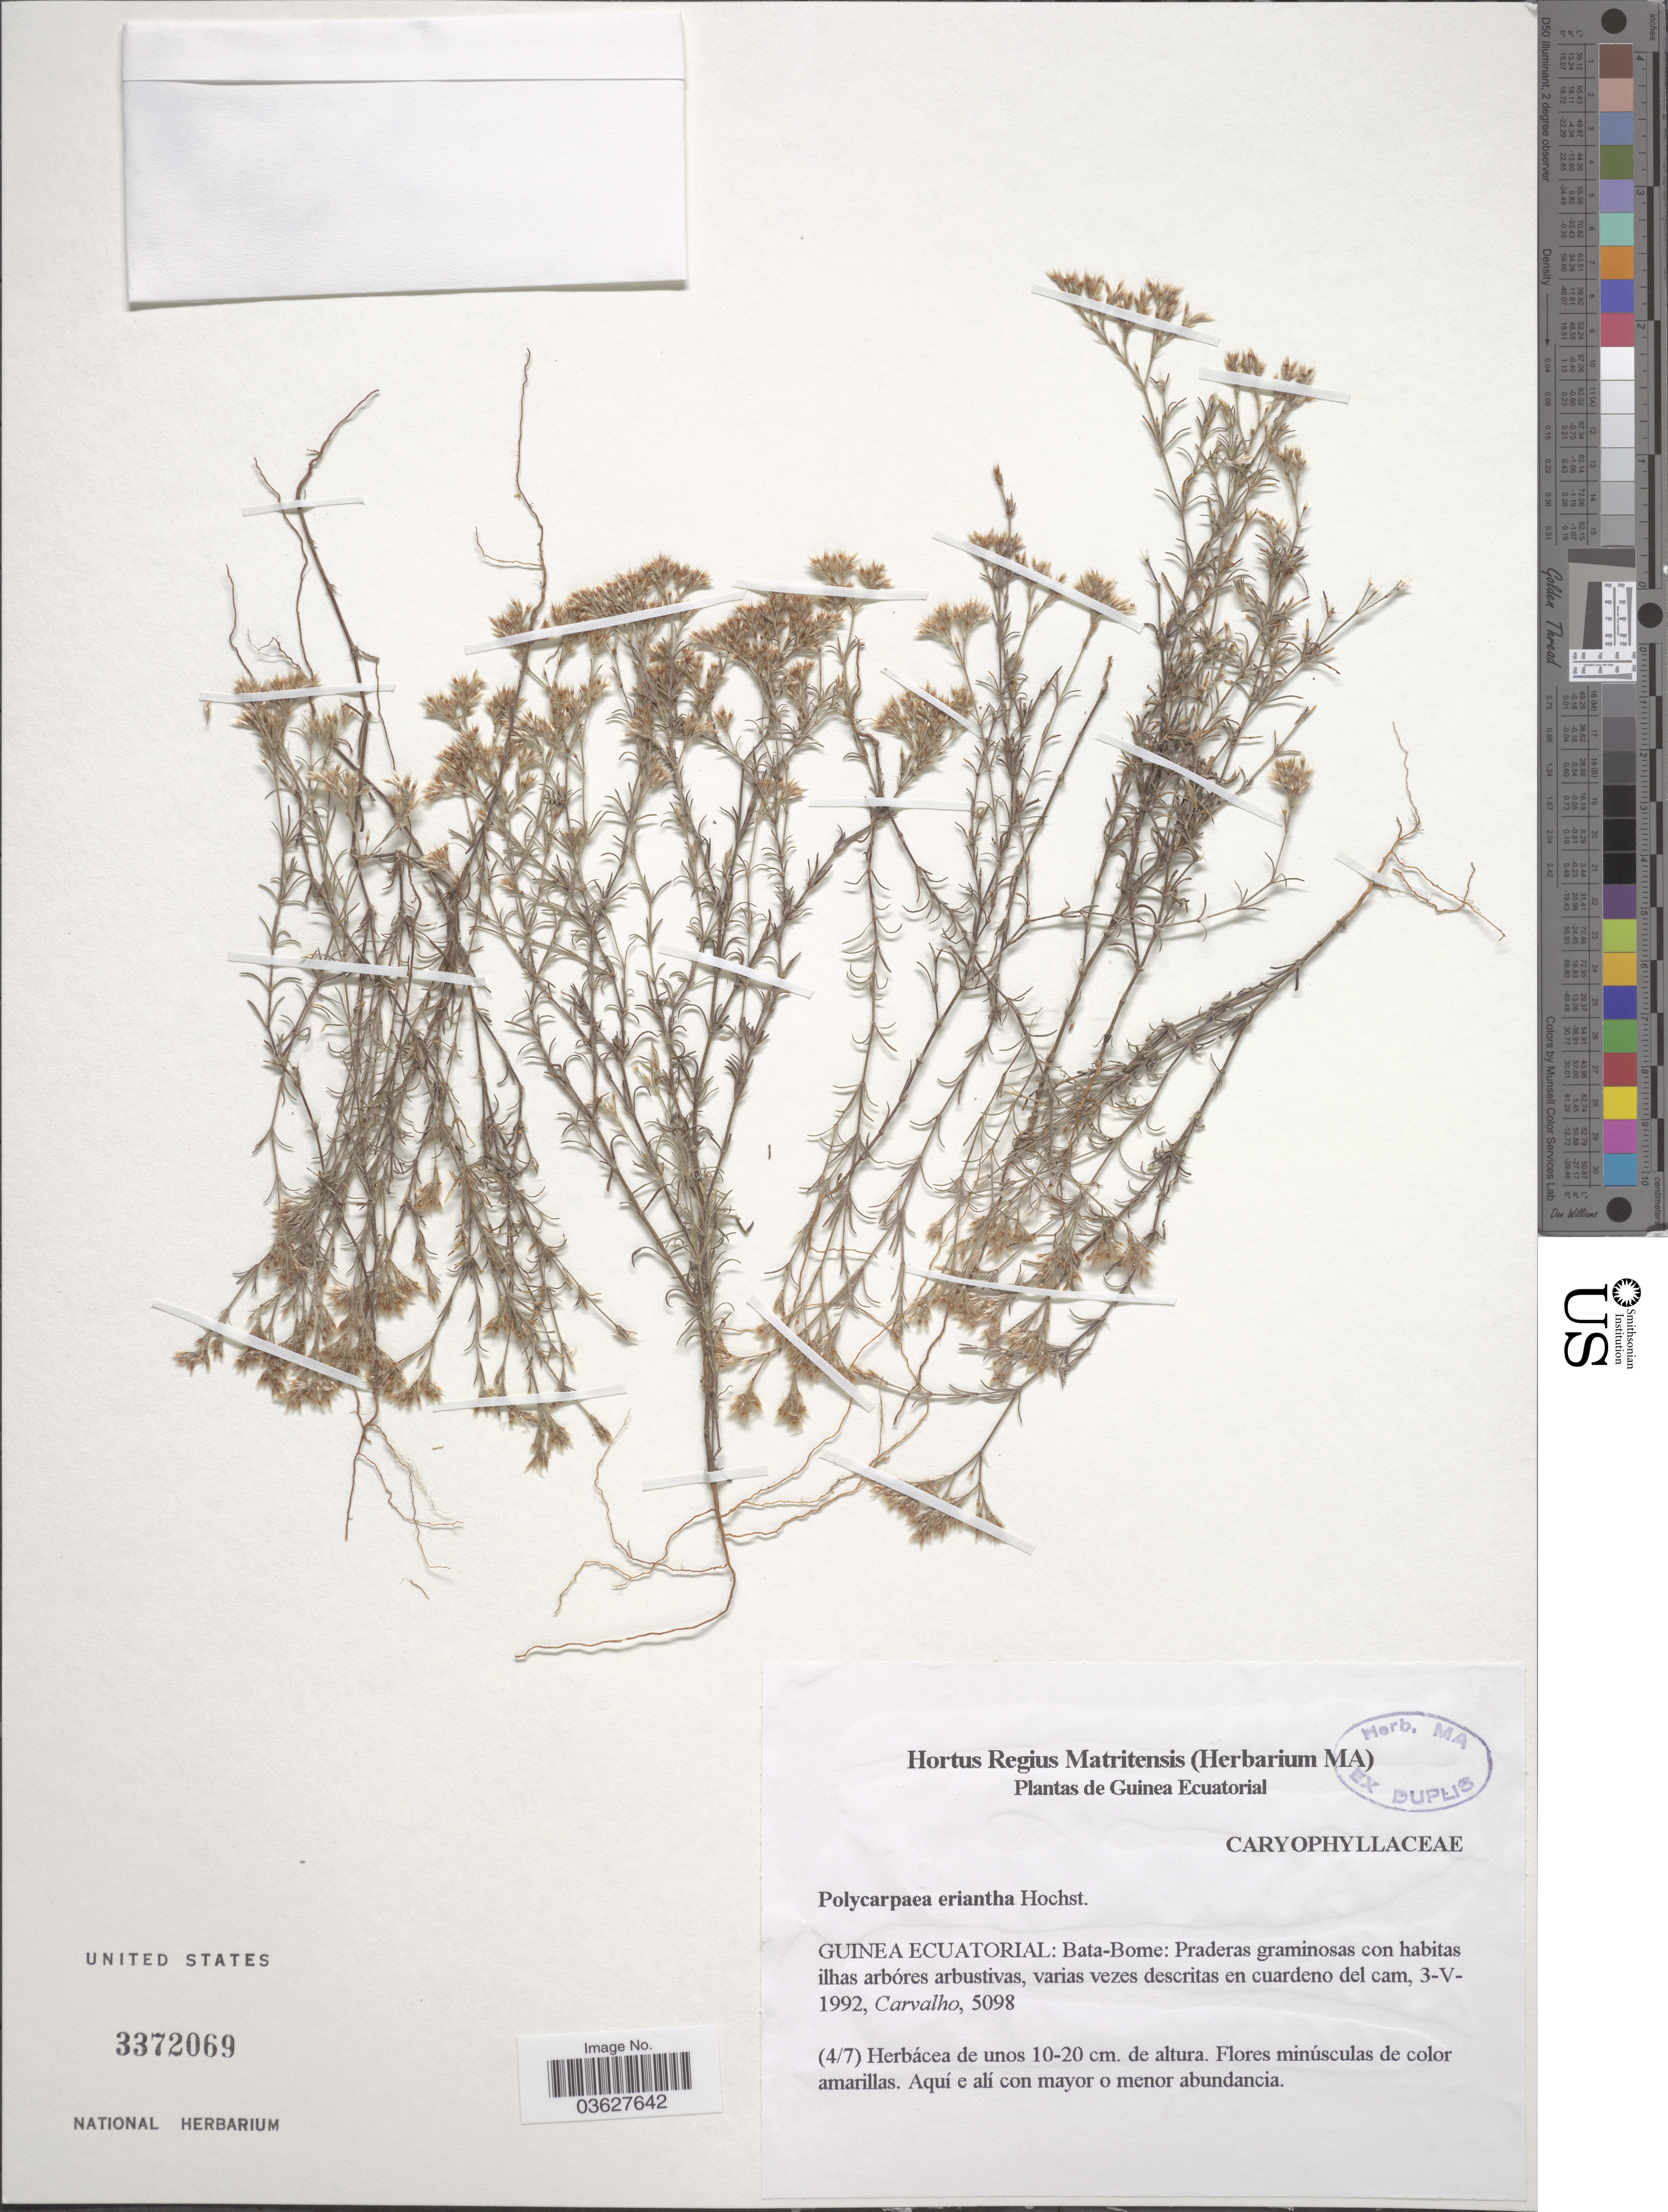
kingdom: Plantae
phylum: Tracheophyta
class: Magnoliopsida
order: Caryophyllales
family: Caryophyllaceae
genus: Polycarpaea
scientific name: Polycarpaea eriantha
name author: Hochst. ex A. Rich.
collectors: Carvalho, --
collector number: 5098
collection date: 1992-05-03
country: Equatorial Guinea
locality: Guinea Ecuatorial: Bata-Bome.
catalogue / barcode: US 3372069